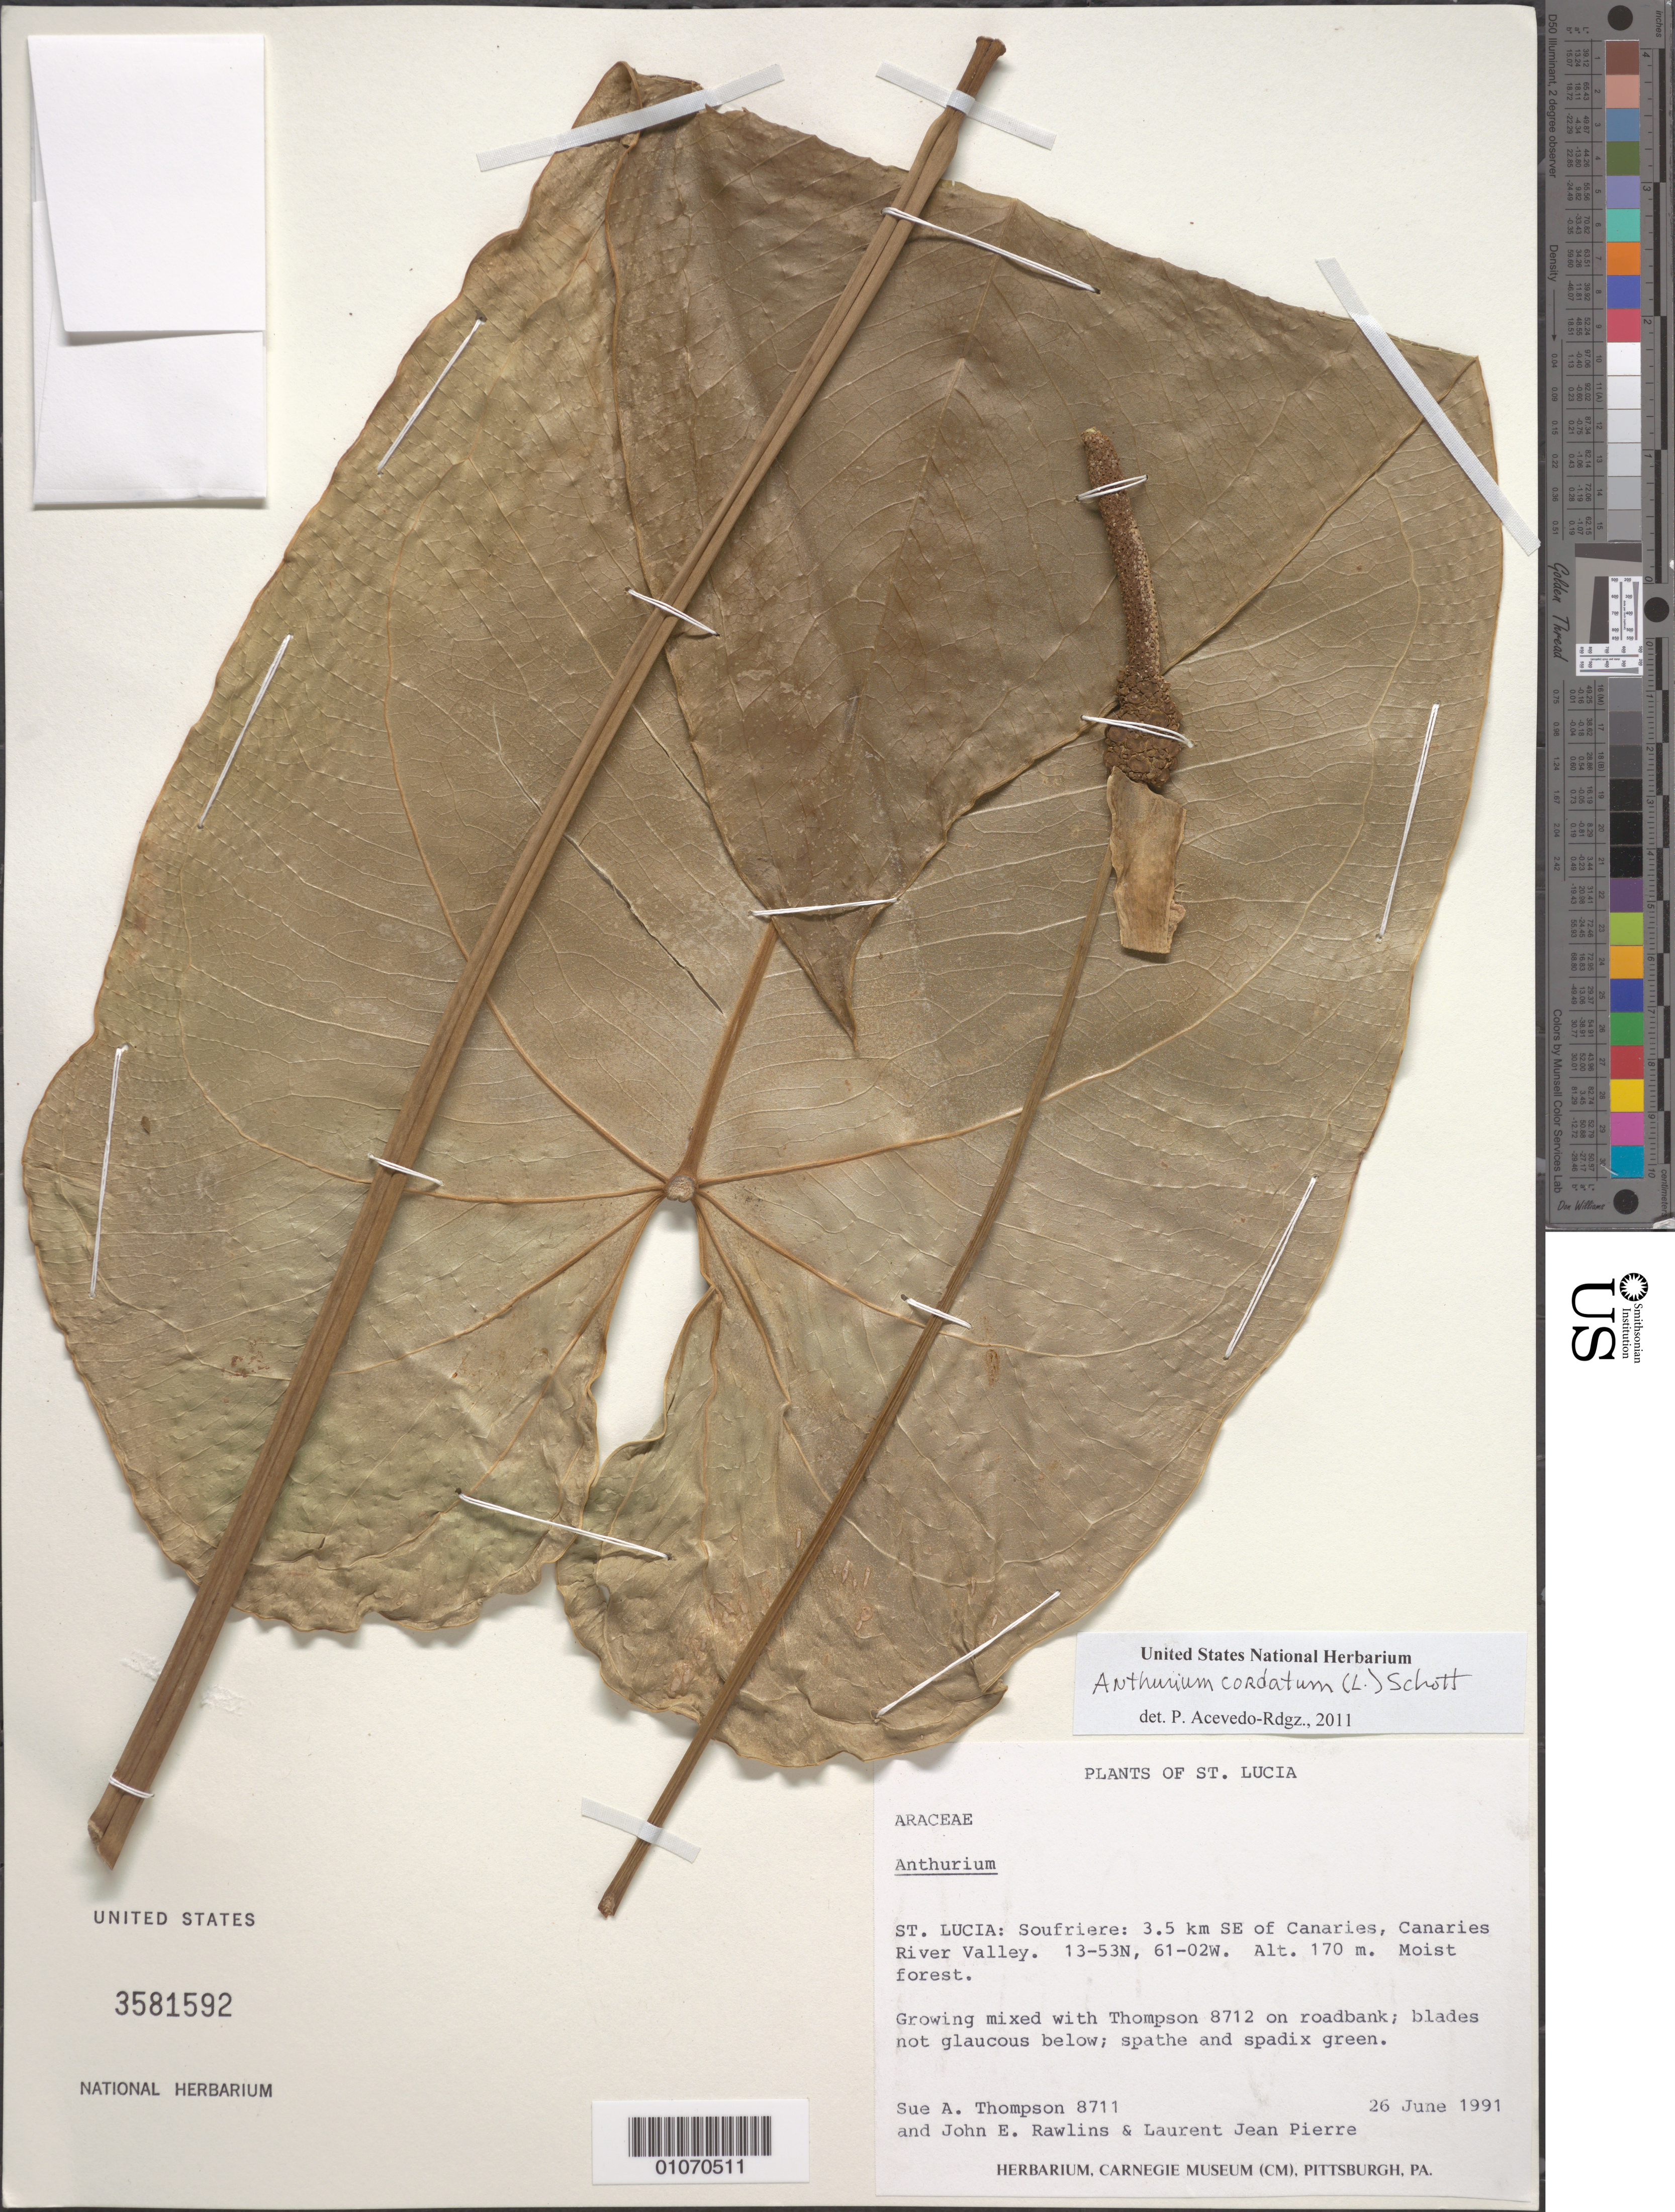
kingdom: Plantae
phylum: Tracheophyta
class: Liliopsida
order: Alismatales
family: Araceae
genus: Anthurium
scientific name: Anthurium cordatum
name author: (L.) Schott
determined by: Acevedo-Rodríguez, P., (BOT), Smithsonian Institution - National Museum of Natural History (UNITED STATES)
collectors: S. A. Thompson, J. Rawlins & L. J. Pierre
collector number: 8711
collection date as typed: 26 Jun 1991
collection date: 1991-06-26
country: St. Lucia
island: St. Lucia I.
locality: Soufriere, 3.5 km SE of Canaries, Canaries river Valley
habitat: Moist forest, growing mixed with Thompson 8712 on road bank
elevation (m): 170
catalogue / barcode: US 3581592